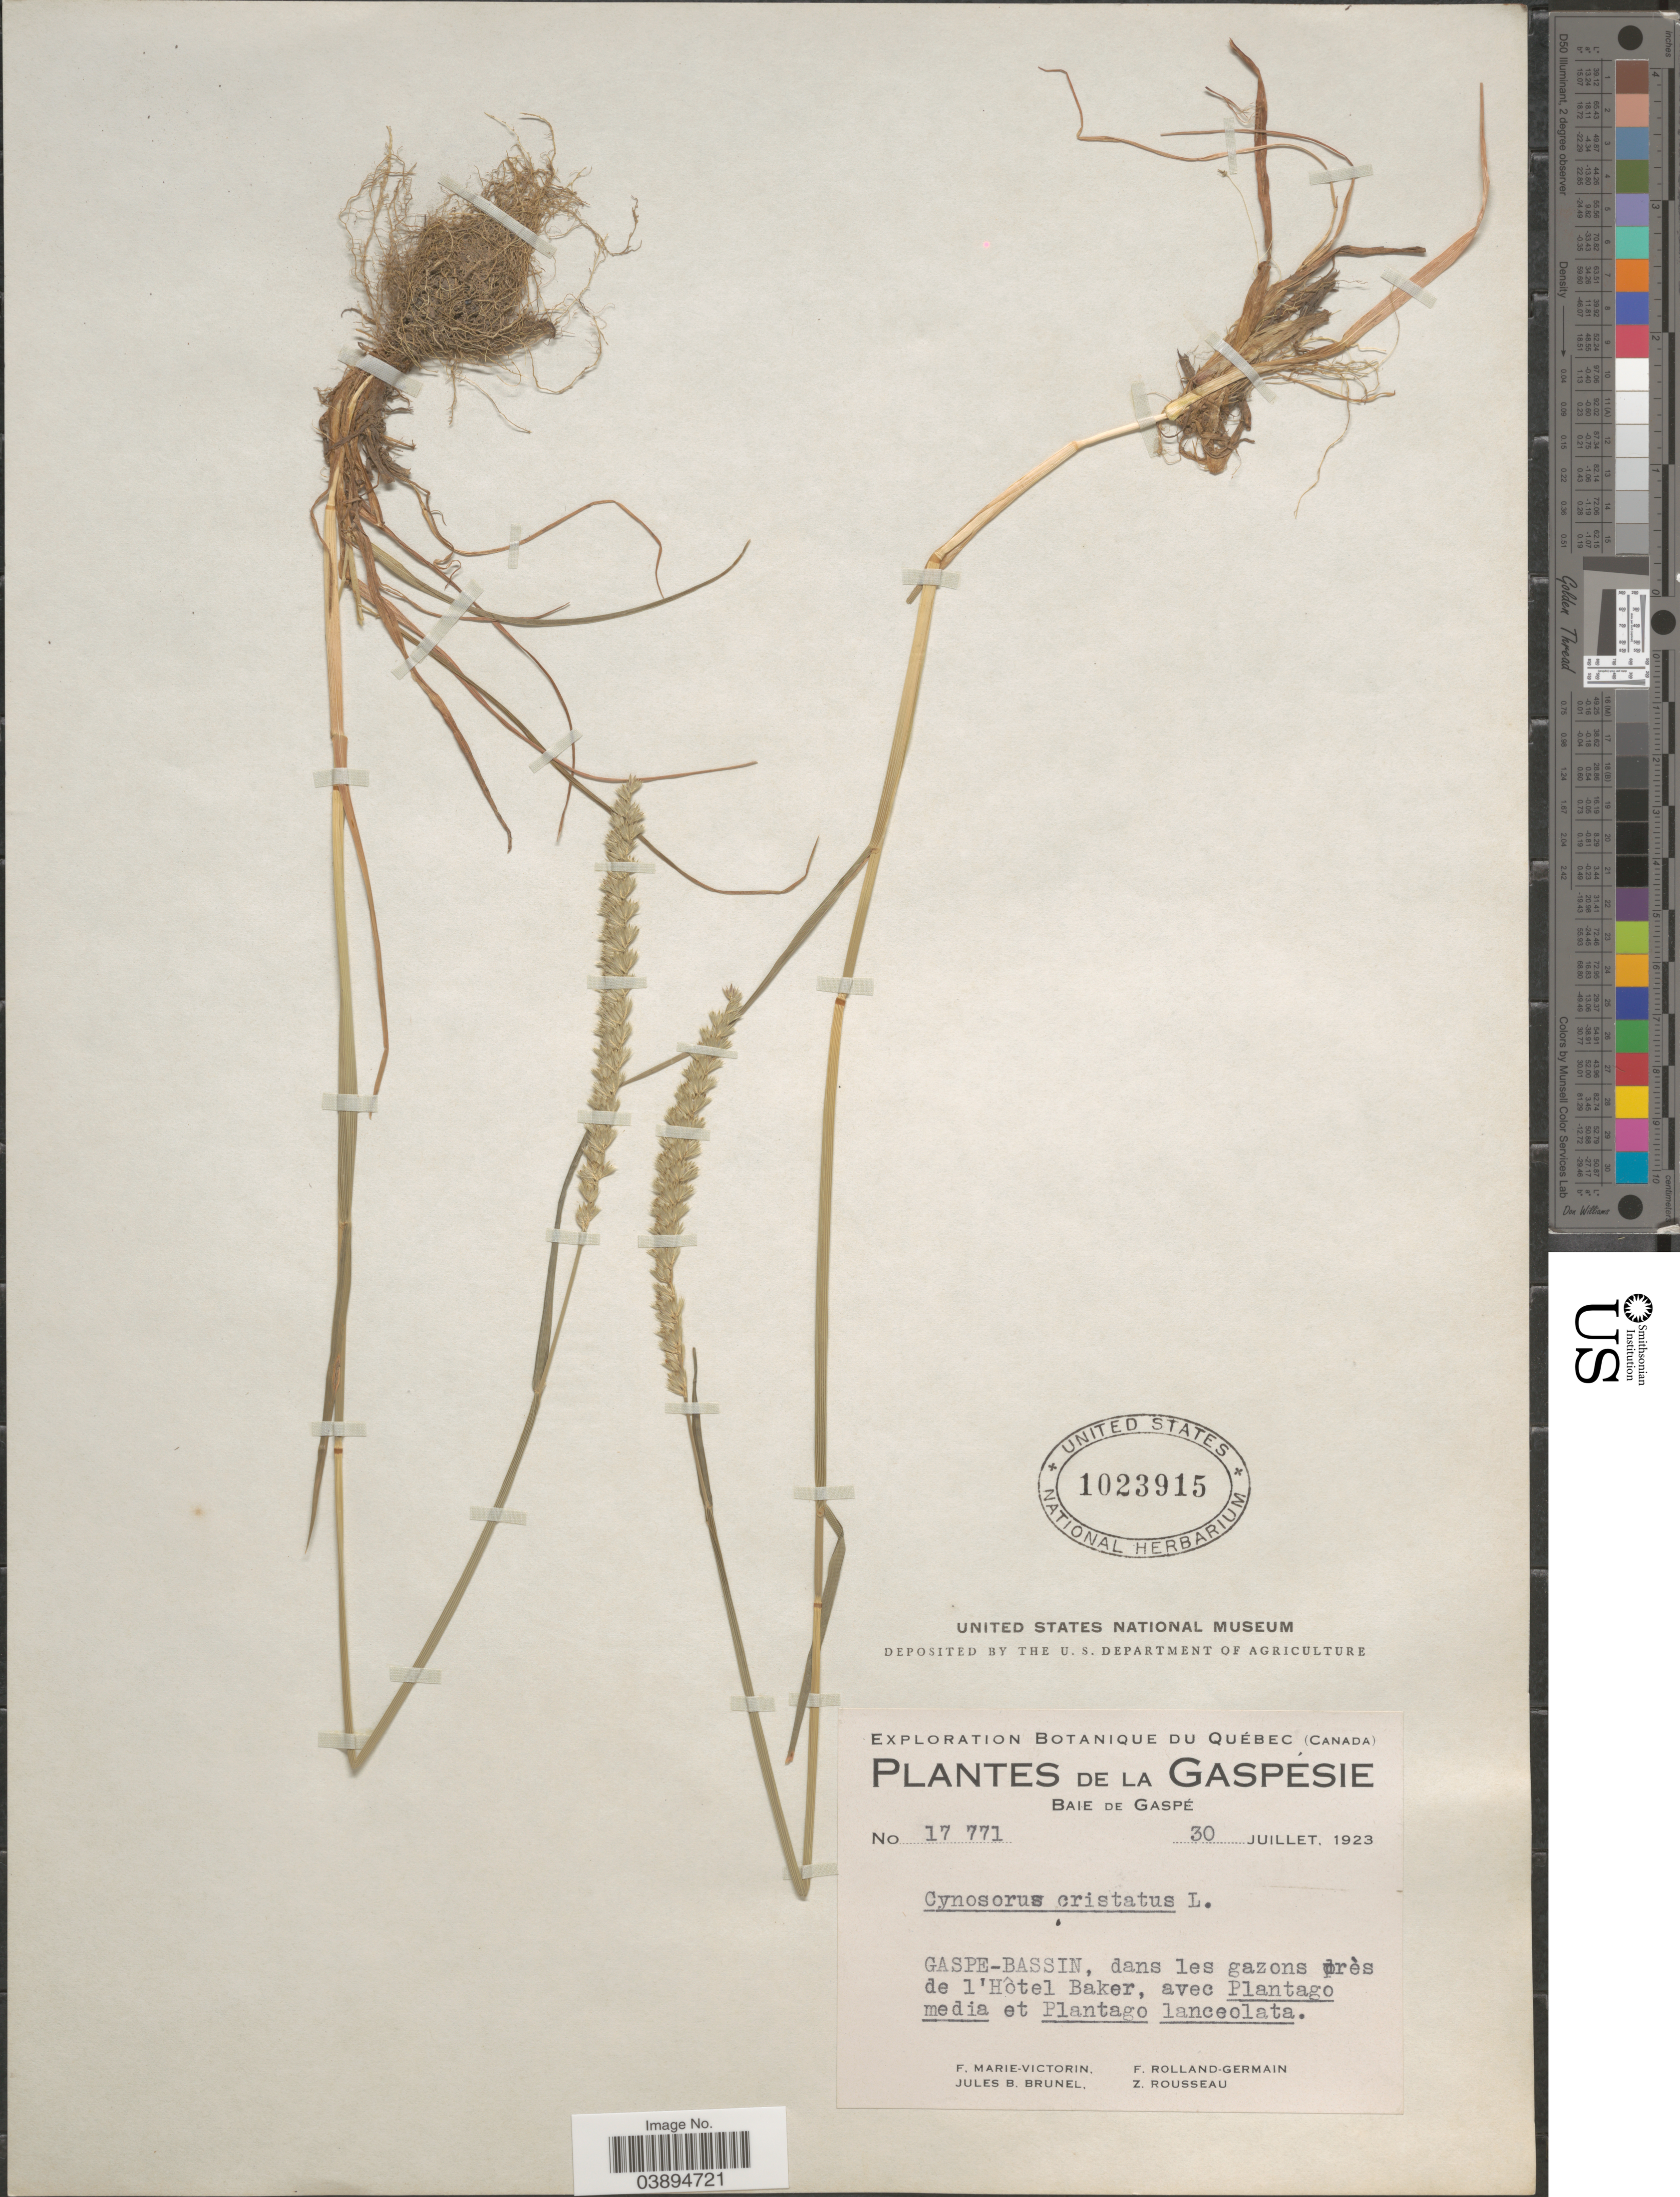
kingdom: Plantae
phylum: Tracheophyta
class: Liliopsida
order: Poales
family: Poaceae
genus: Cynosurus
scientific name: Cynosurus cristatus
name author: L.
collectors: F. Marie-Victorin, Rolland-Germain, Z. Rousseau & J. Brunel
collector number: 17771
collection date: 1923-07-30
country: Canada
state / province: Quebec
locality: La Gaspésie. Baie de Gaspé. Gaspe-Bassin, dans les gazons près de l'Hôtel Baker, avec Plantago media et Plantago lanceolata.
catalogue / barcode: US 1023915